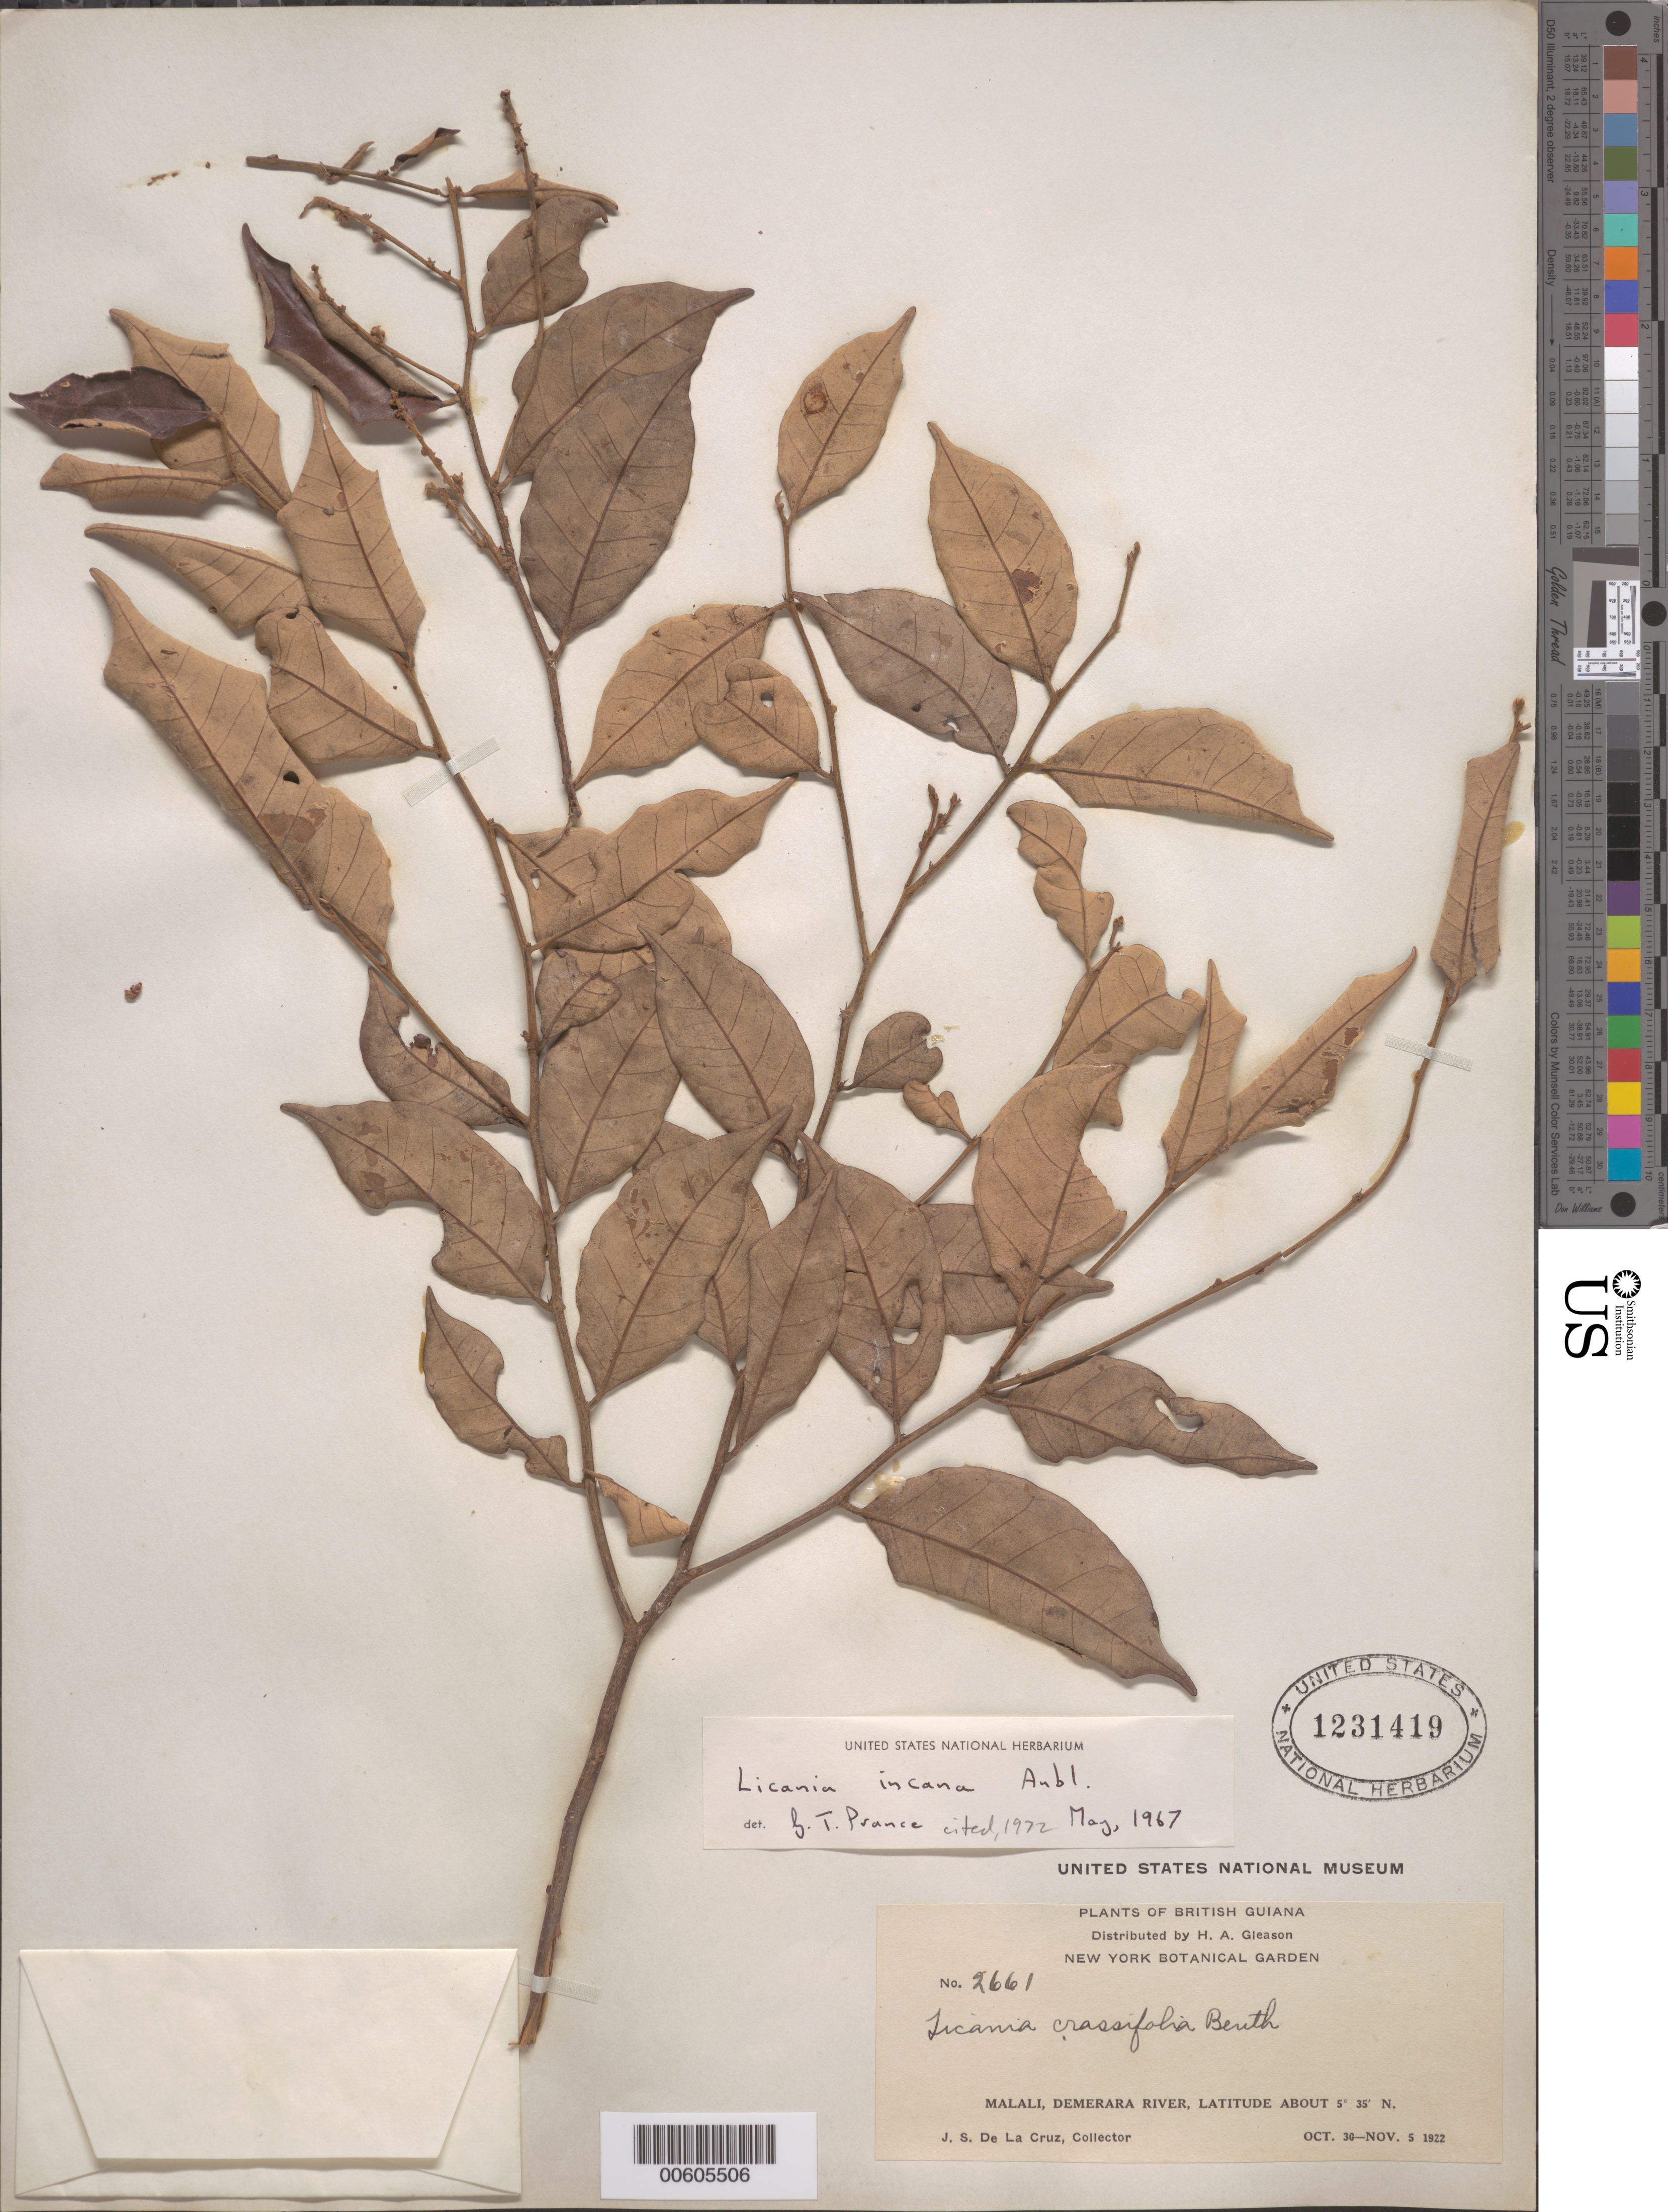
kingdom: Plantae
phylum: Tracheophyta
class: Magnoliopsida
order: Malpighiales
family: Chrysobalanaceae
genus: Licania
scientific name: Licania incana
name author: Aubl.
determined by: Prance, G. T.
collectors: J. S. de la Cruz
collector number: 2661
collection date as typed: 30-Oct-22 to 5-Nov-22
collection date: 1922-10-30/1922-11-05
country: Guyana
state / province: U. Demerara-Berbice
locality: Malali, Demerara R.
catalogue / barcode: US 1231419